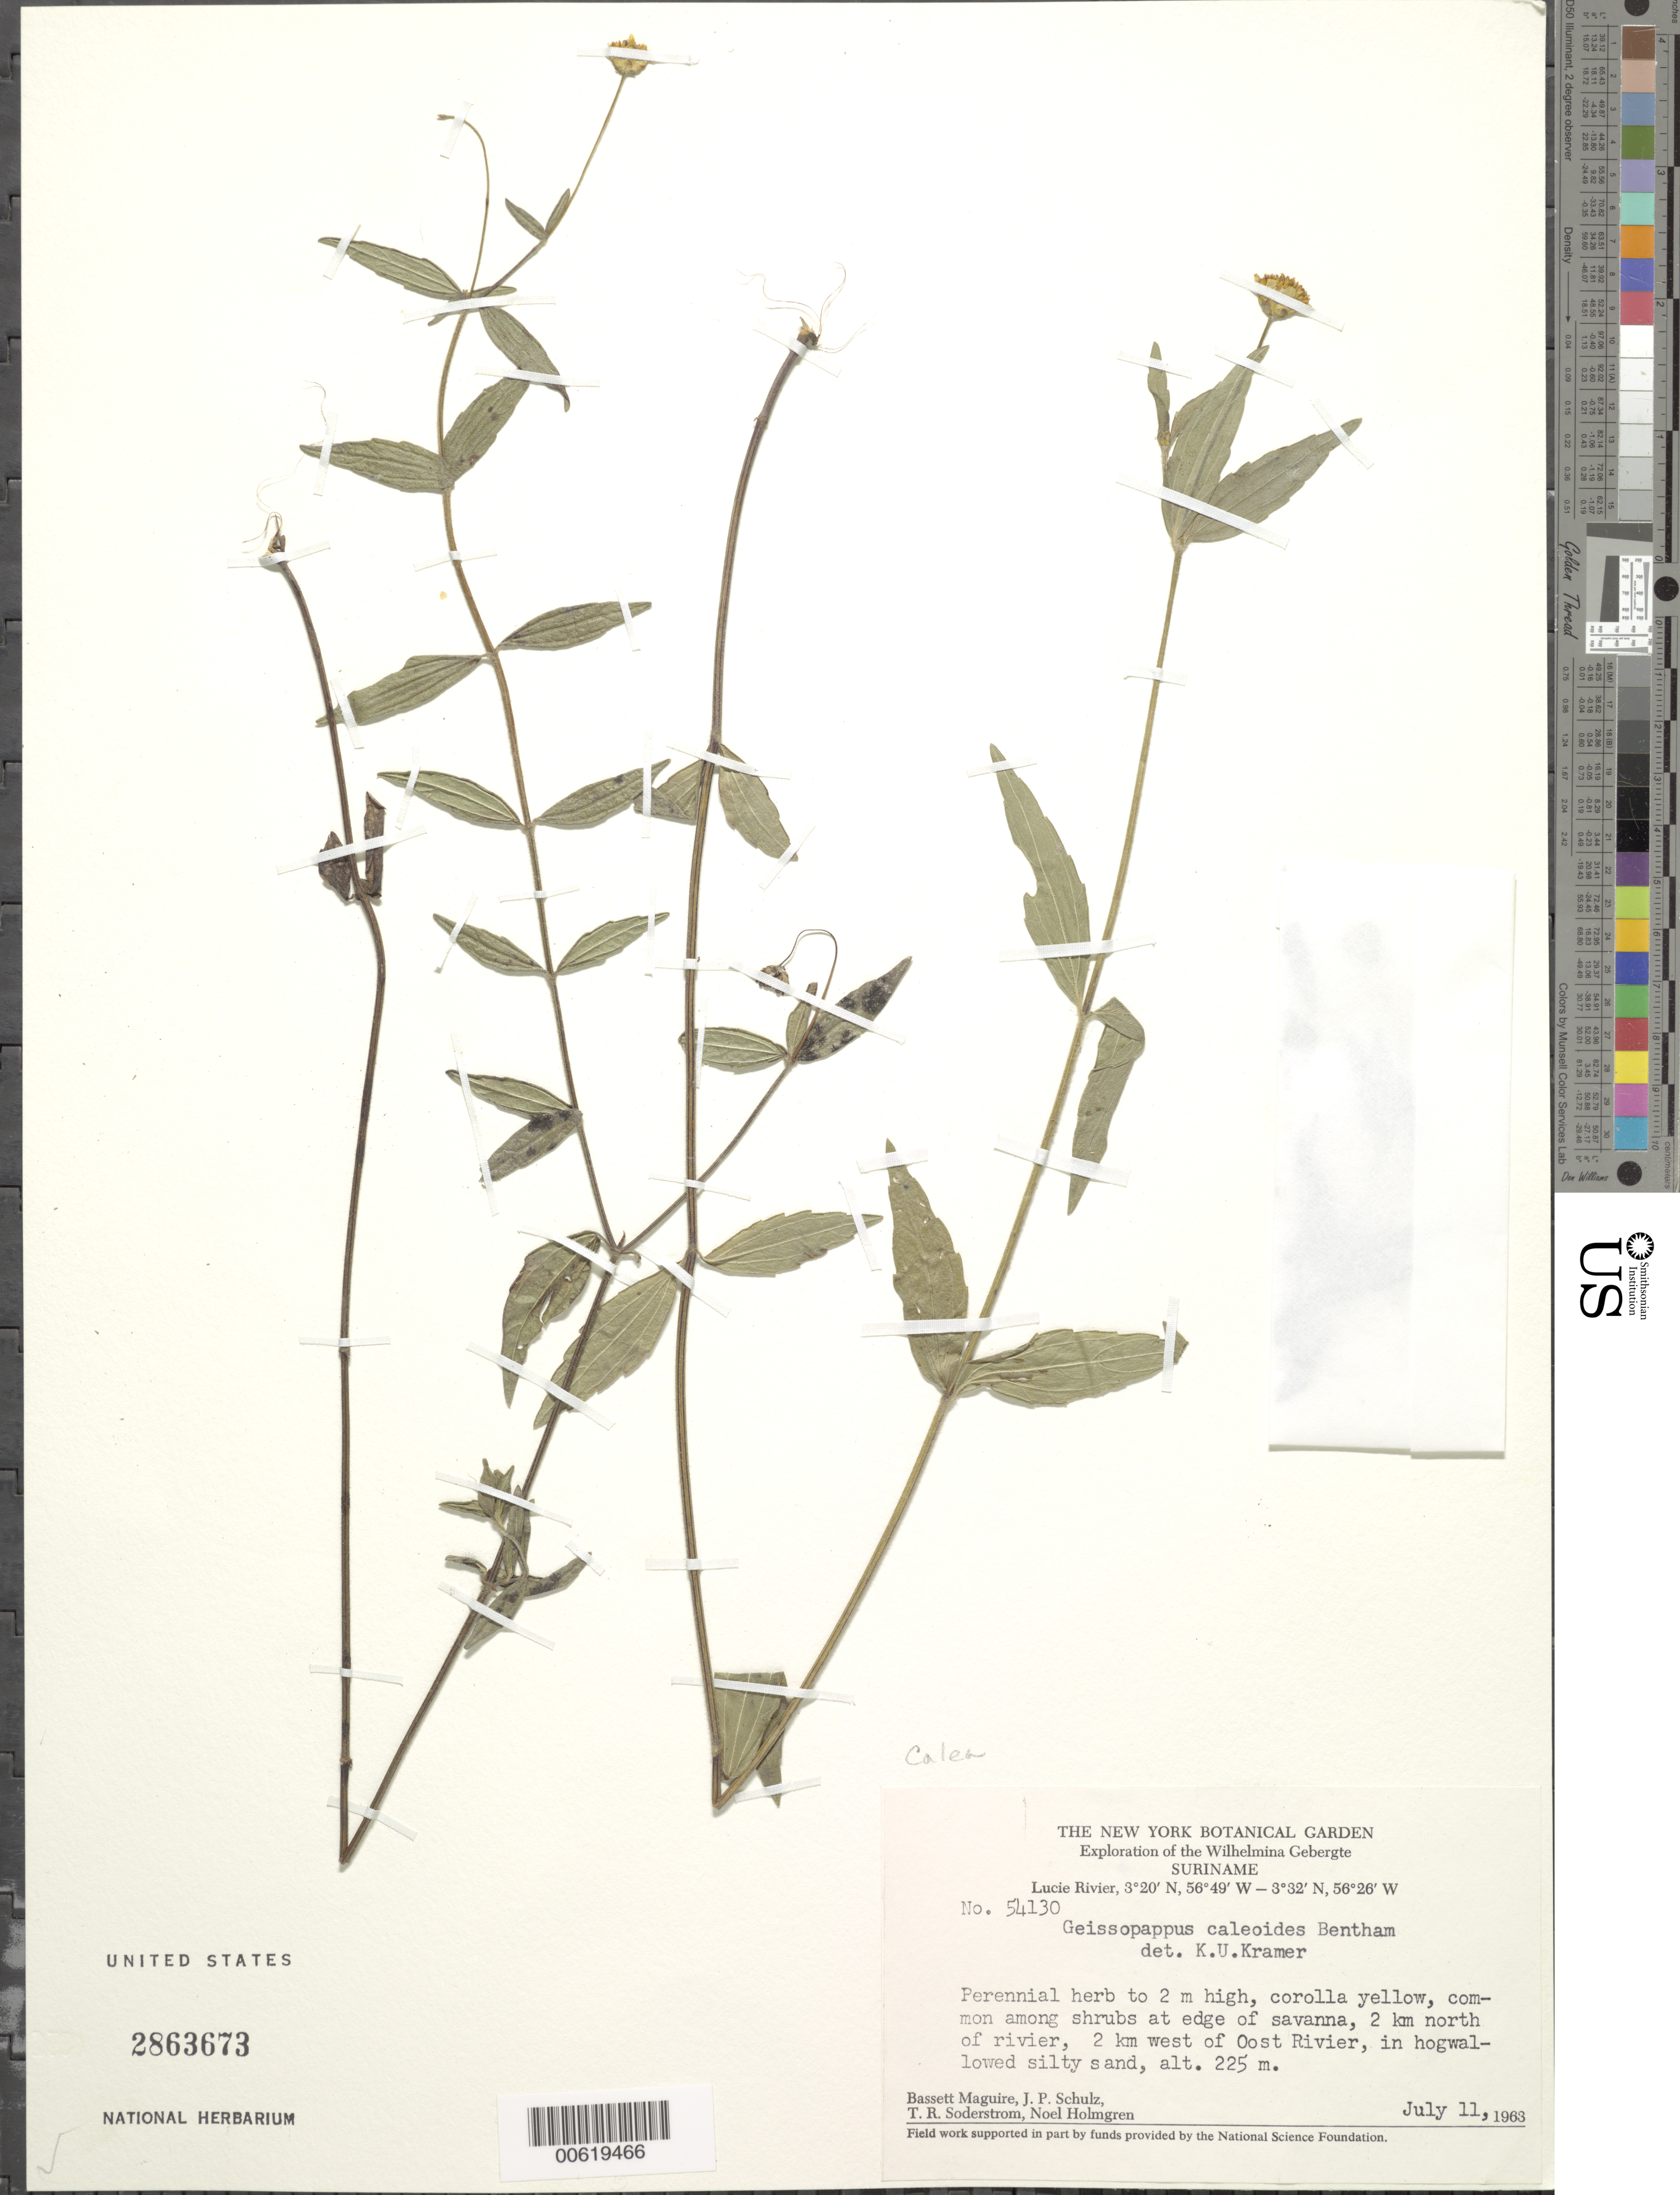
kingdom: Plantae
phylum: Tracheophyta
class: Magnoliopsida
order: Asterales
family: Asteraceae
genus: Calea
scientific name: Calea caleoides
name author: (DC.) H. Rob.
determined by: Bueno, Vinicius Resende, (ICN), Universidade Federal do Rio Grande do Sul (BRAZIL)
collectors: B. Maguire, J. P. Schulz, T. R. Soderstrom & N. H. Holmgren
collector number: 54130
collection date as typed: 11-Jul-63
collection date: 1963-07-11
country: Suriname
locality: Lucie R., 2 km N of and 2 km W of Oost R., Wilhelmina Gebergte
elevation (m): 225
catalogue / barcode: US 2863673